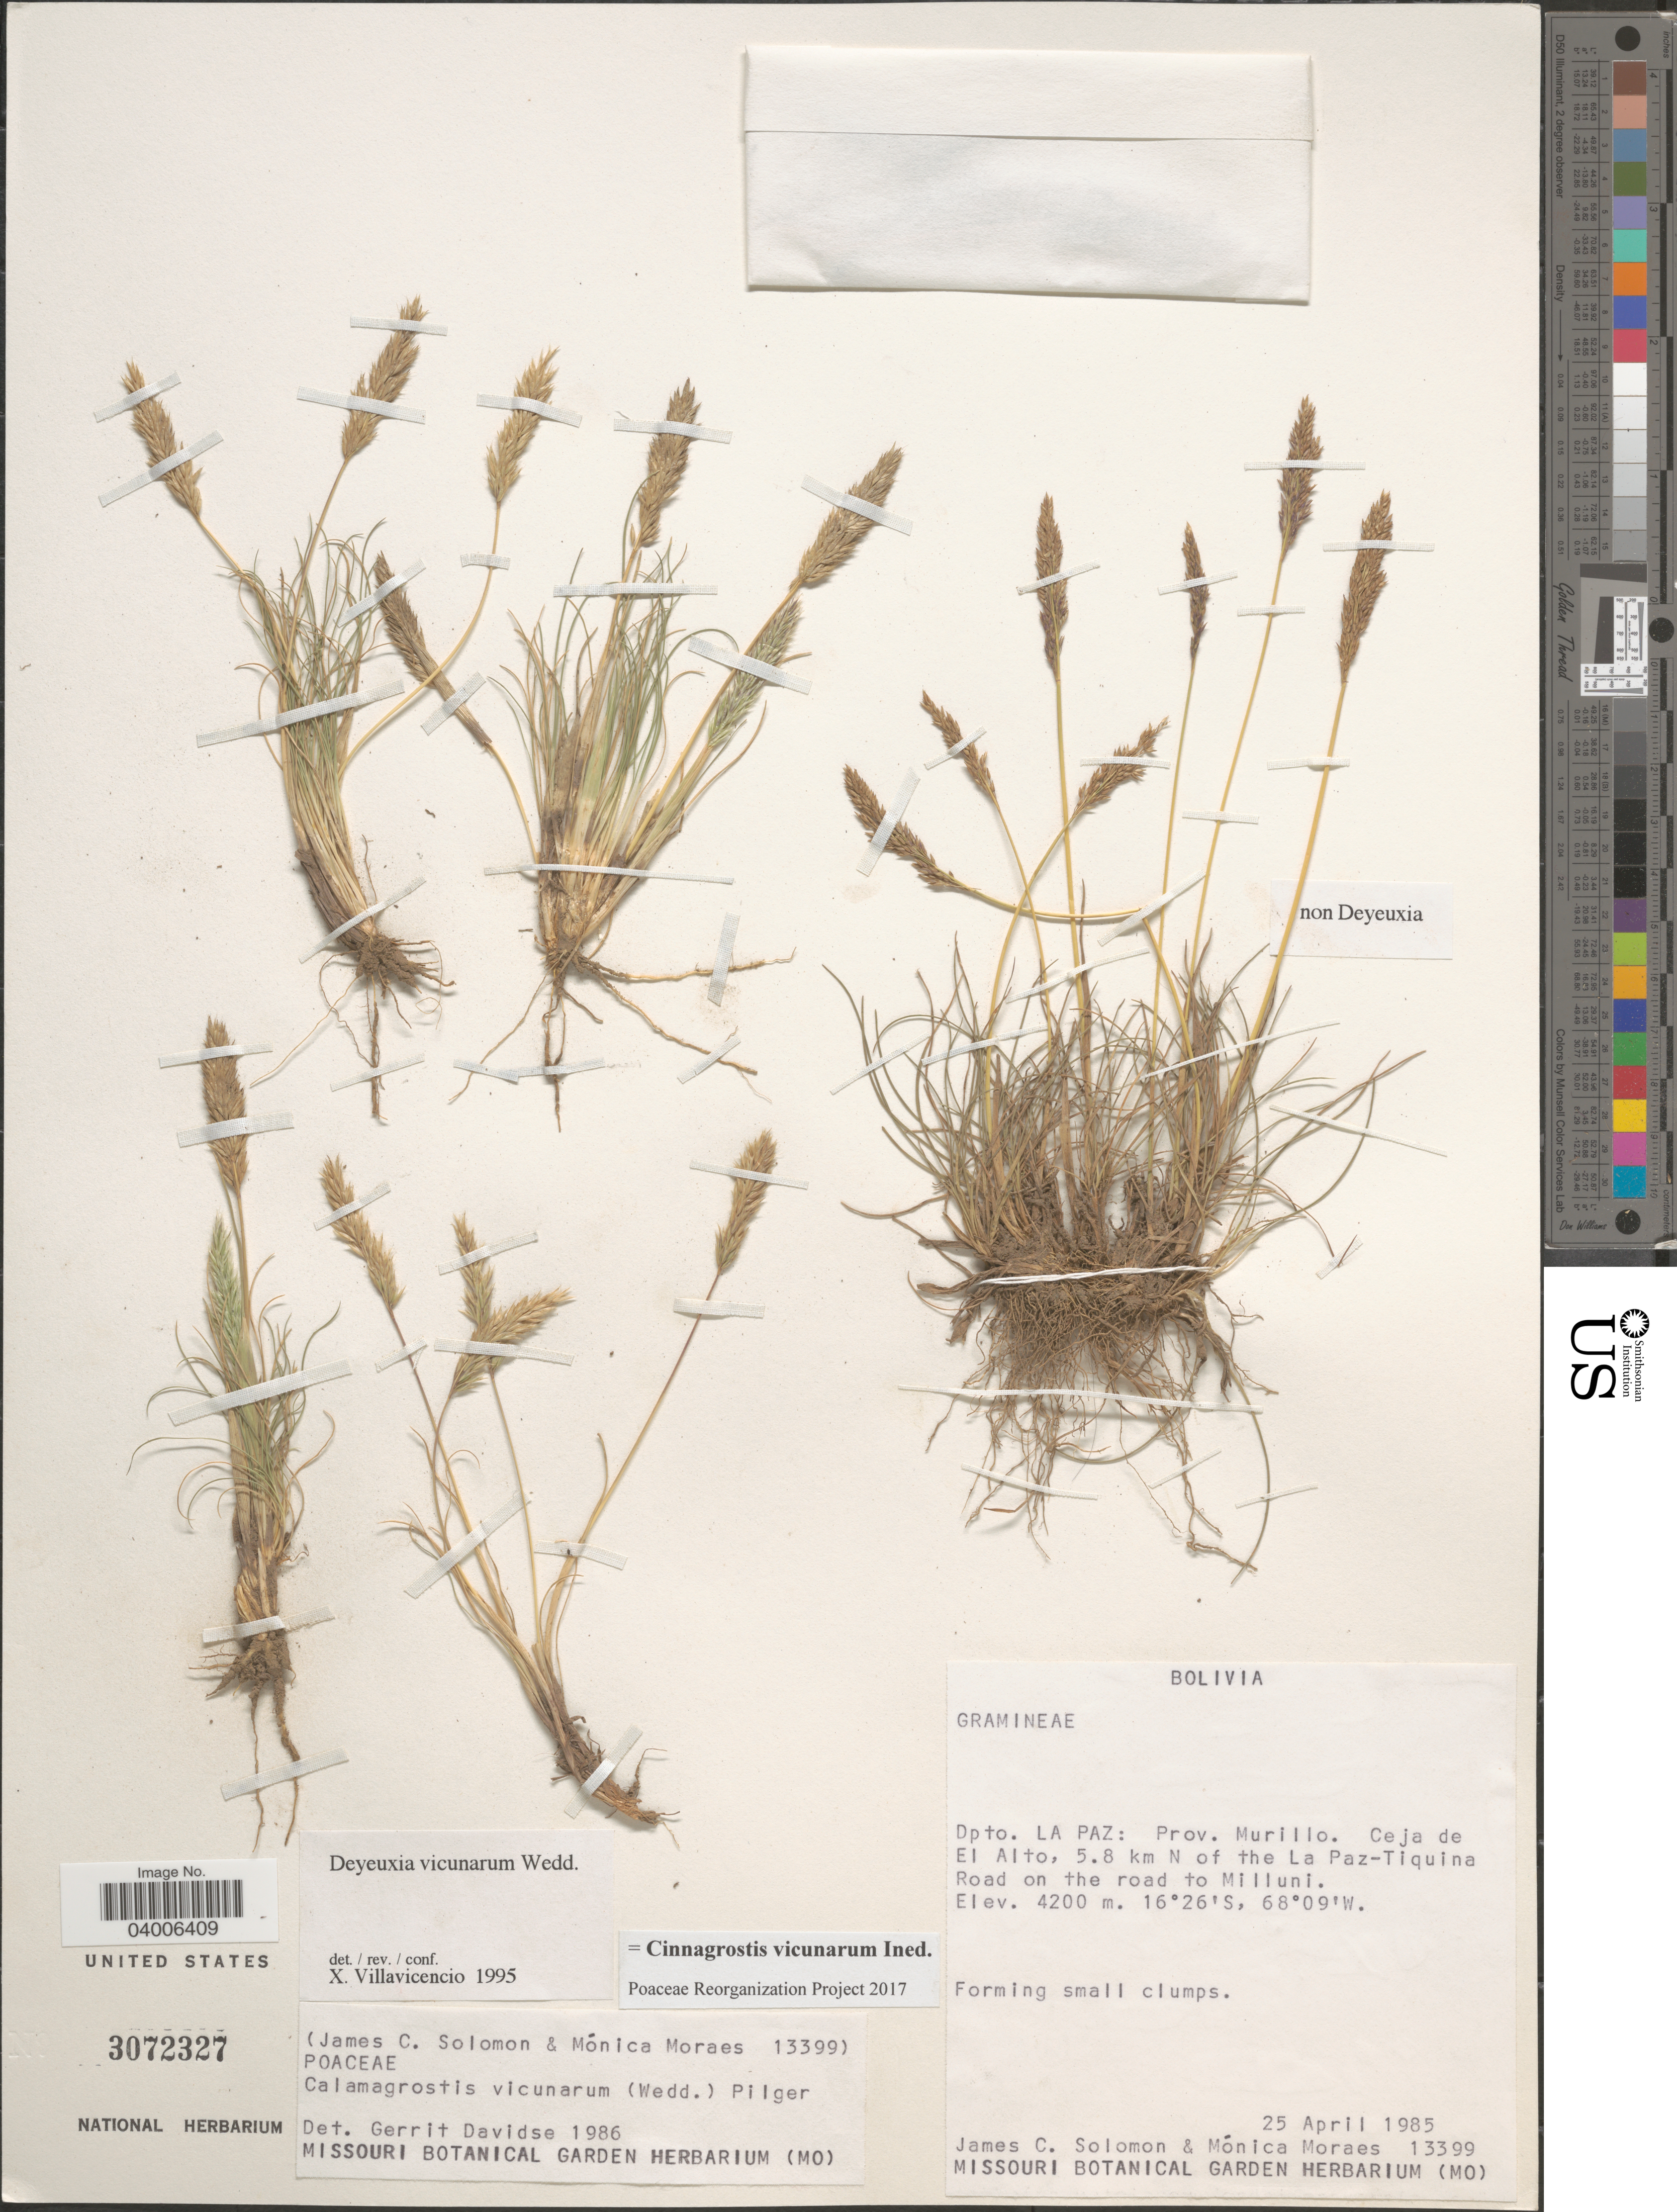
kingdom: Plantae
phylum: Tracheophyta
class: Liliopsida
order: Poales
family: Poaceae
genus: Cinnagrostis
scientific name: Cinnagrostis vicunarum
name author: (Wedd.) P.M. Peterson et al.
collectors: J. C. Solomon & M. Moraes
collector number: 13399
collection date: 1985-04-25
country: Bolivia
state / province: La Paz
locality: Dpto. La Paz: Prov. Murillo. Ceja de El Alto, 5.8 km N of the La Paz-Tiquina Road on the road to Milluni.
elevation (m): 4200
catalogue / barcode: US 3072327